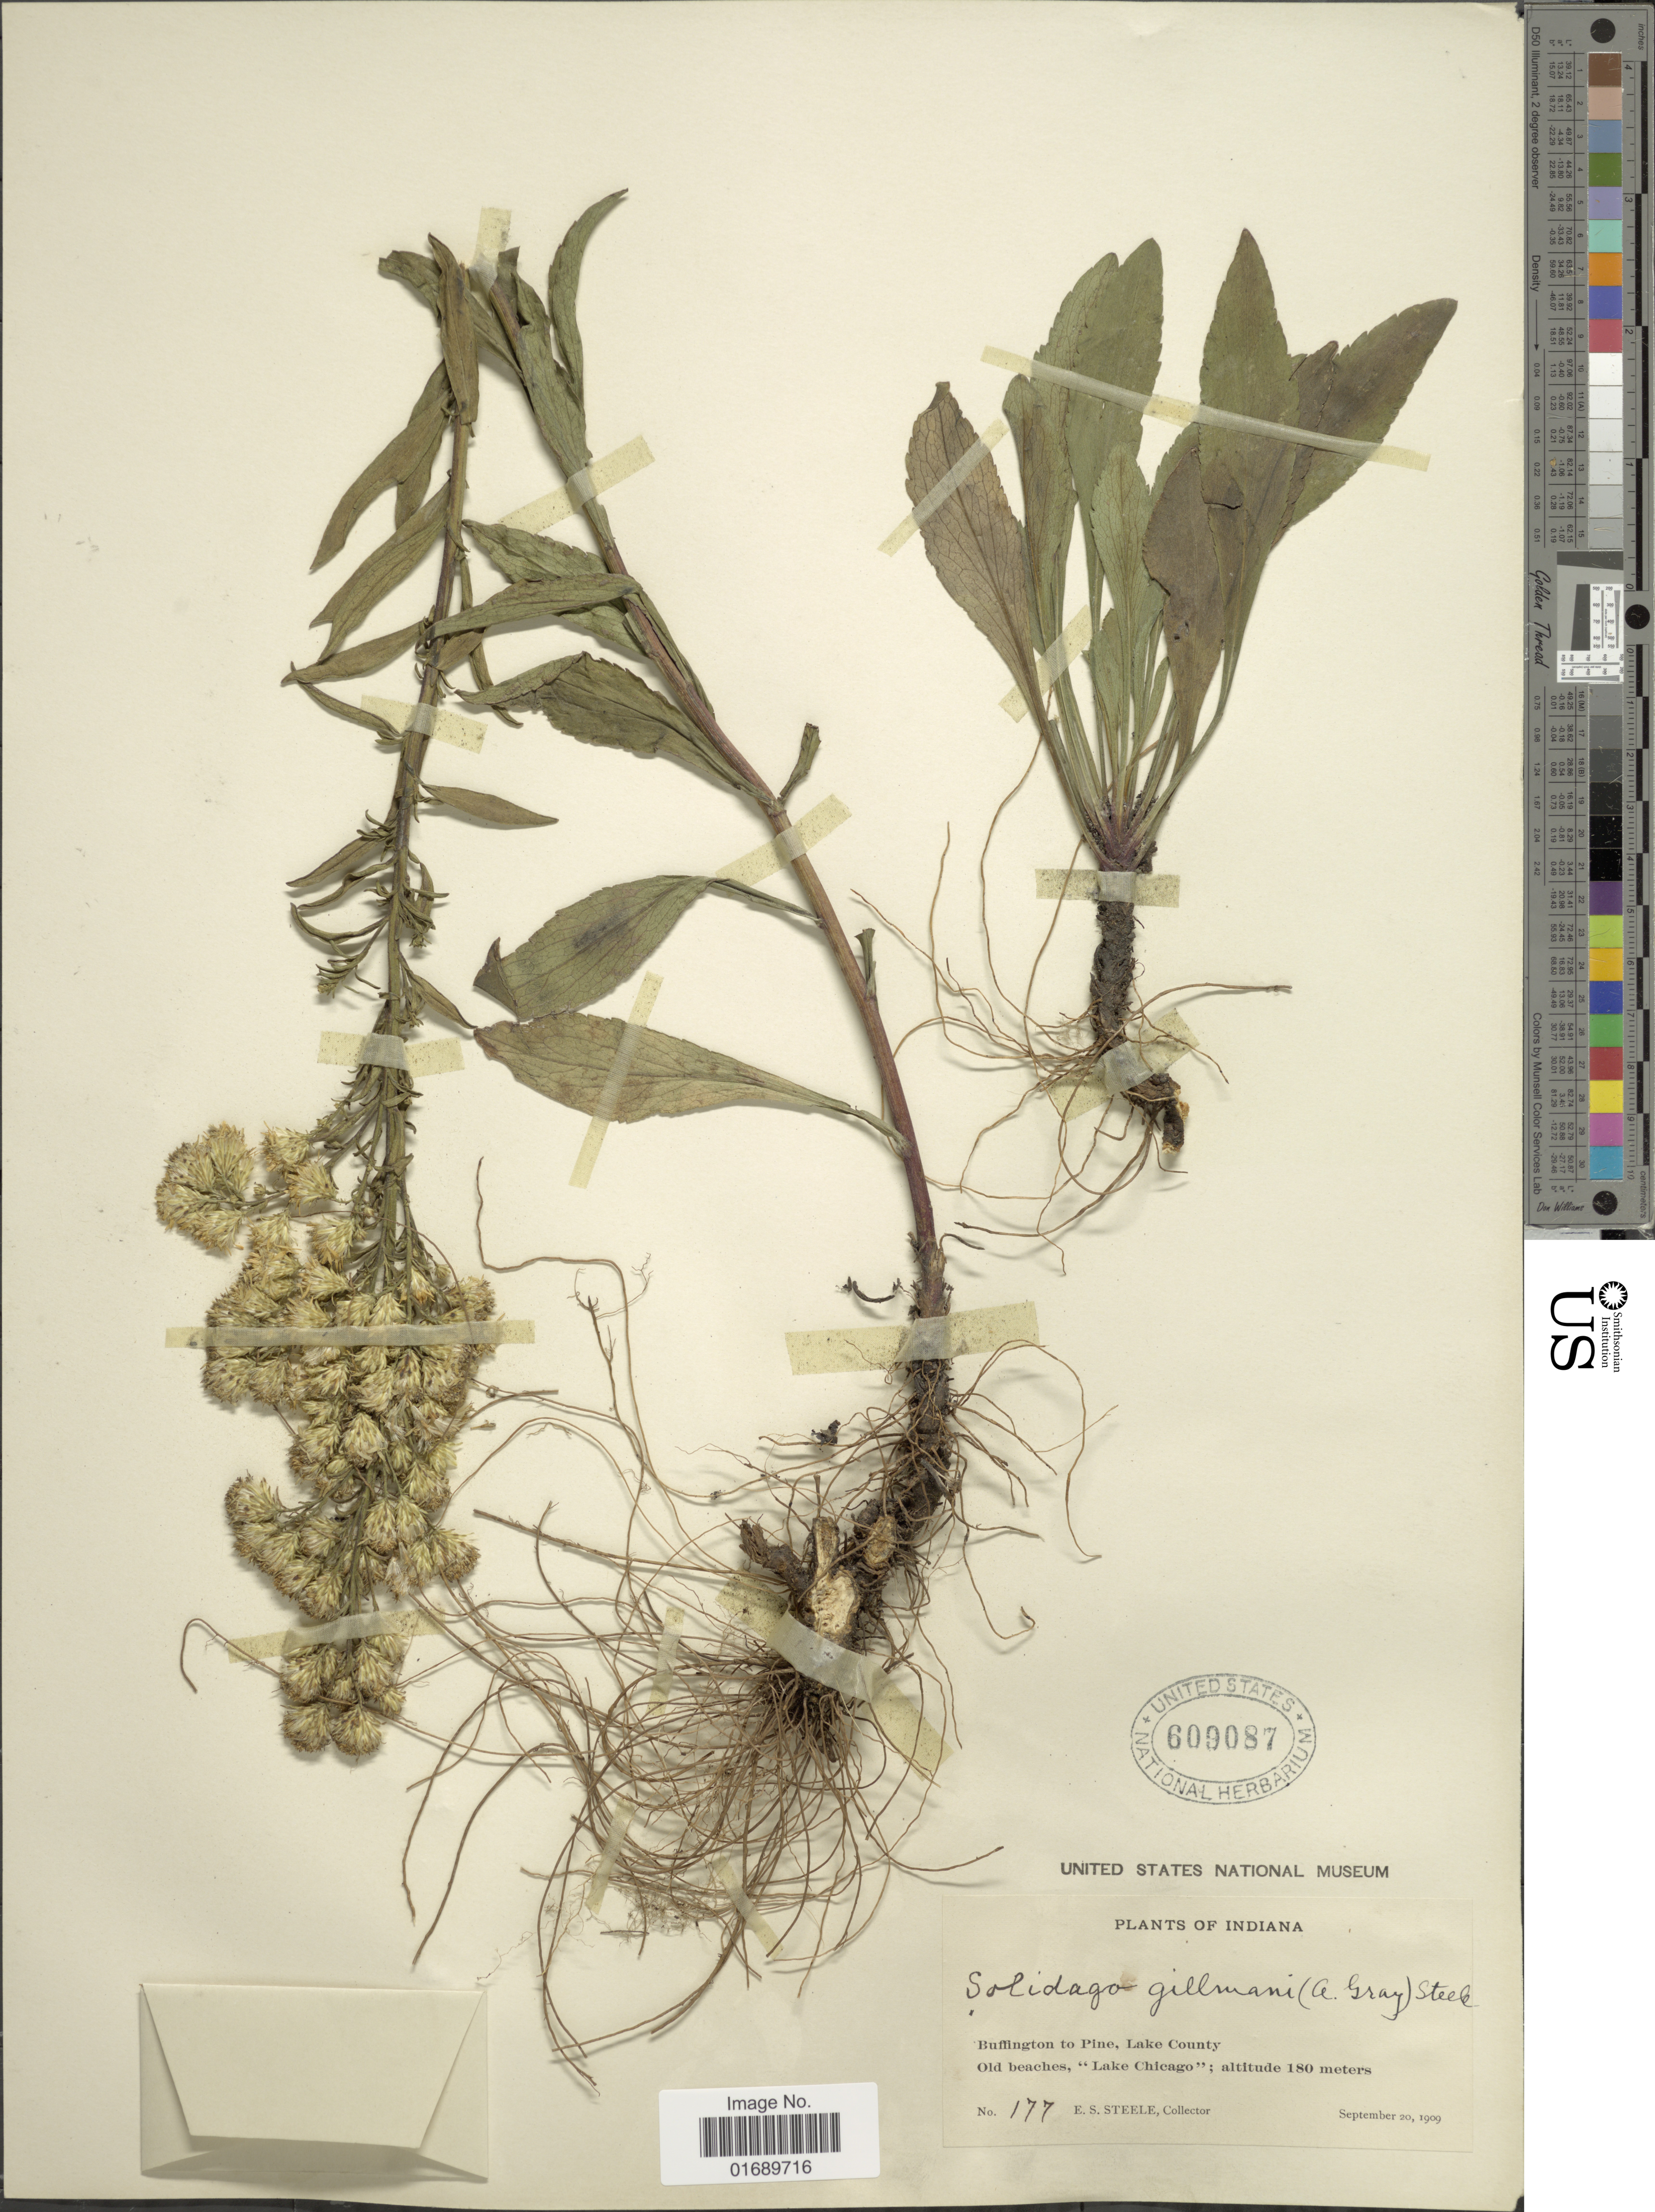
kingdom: Plantae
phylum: Tracheophyta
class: Magnoliopsida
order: Asterales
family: Asteraceae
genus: Solidago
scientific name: Solidago racemosa var. gillmanii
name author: (A. Gray) Fernald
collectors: E. Steele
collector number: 177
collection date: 1909-09-20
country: United States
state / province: Indiana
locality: Buffington to Pine, Lake County, Old beaches, 'Lake Chicago'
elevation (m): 180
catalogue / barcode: US 609087